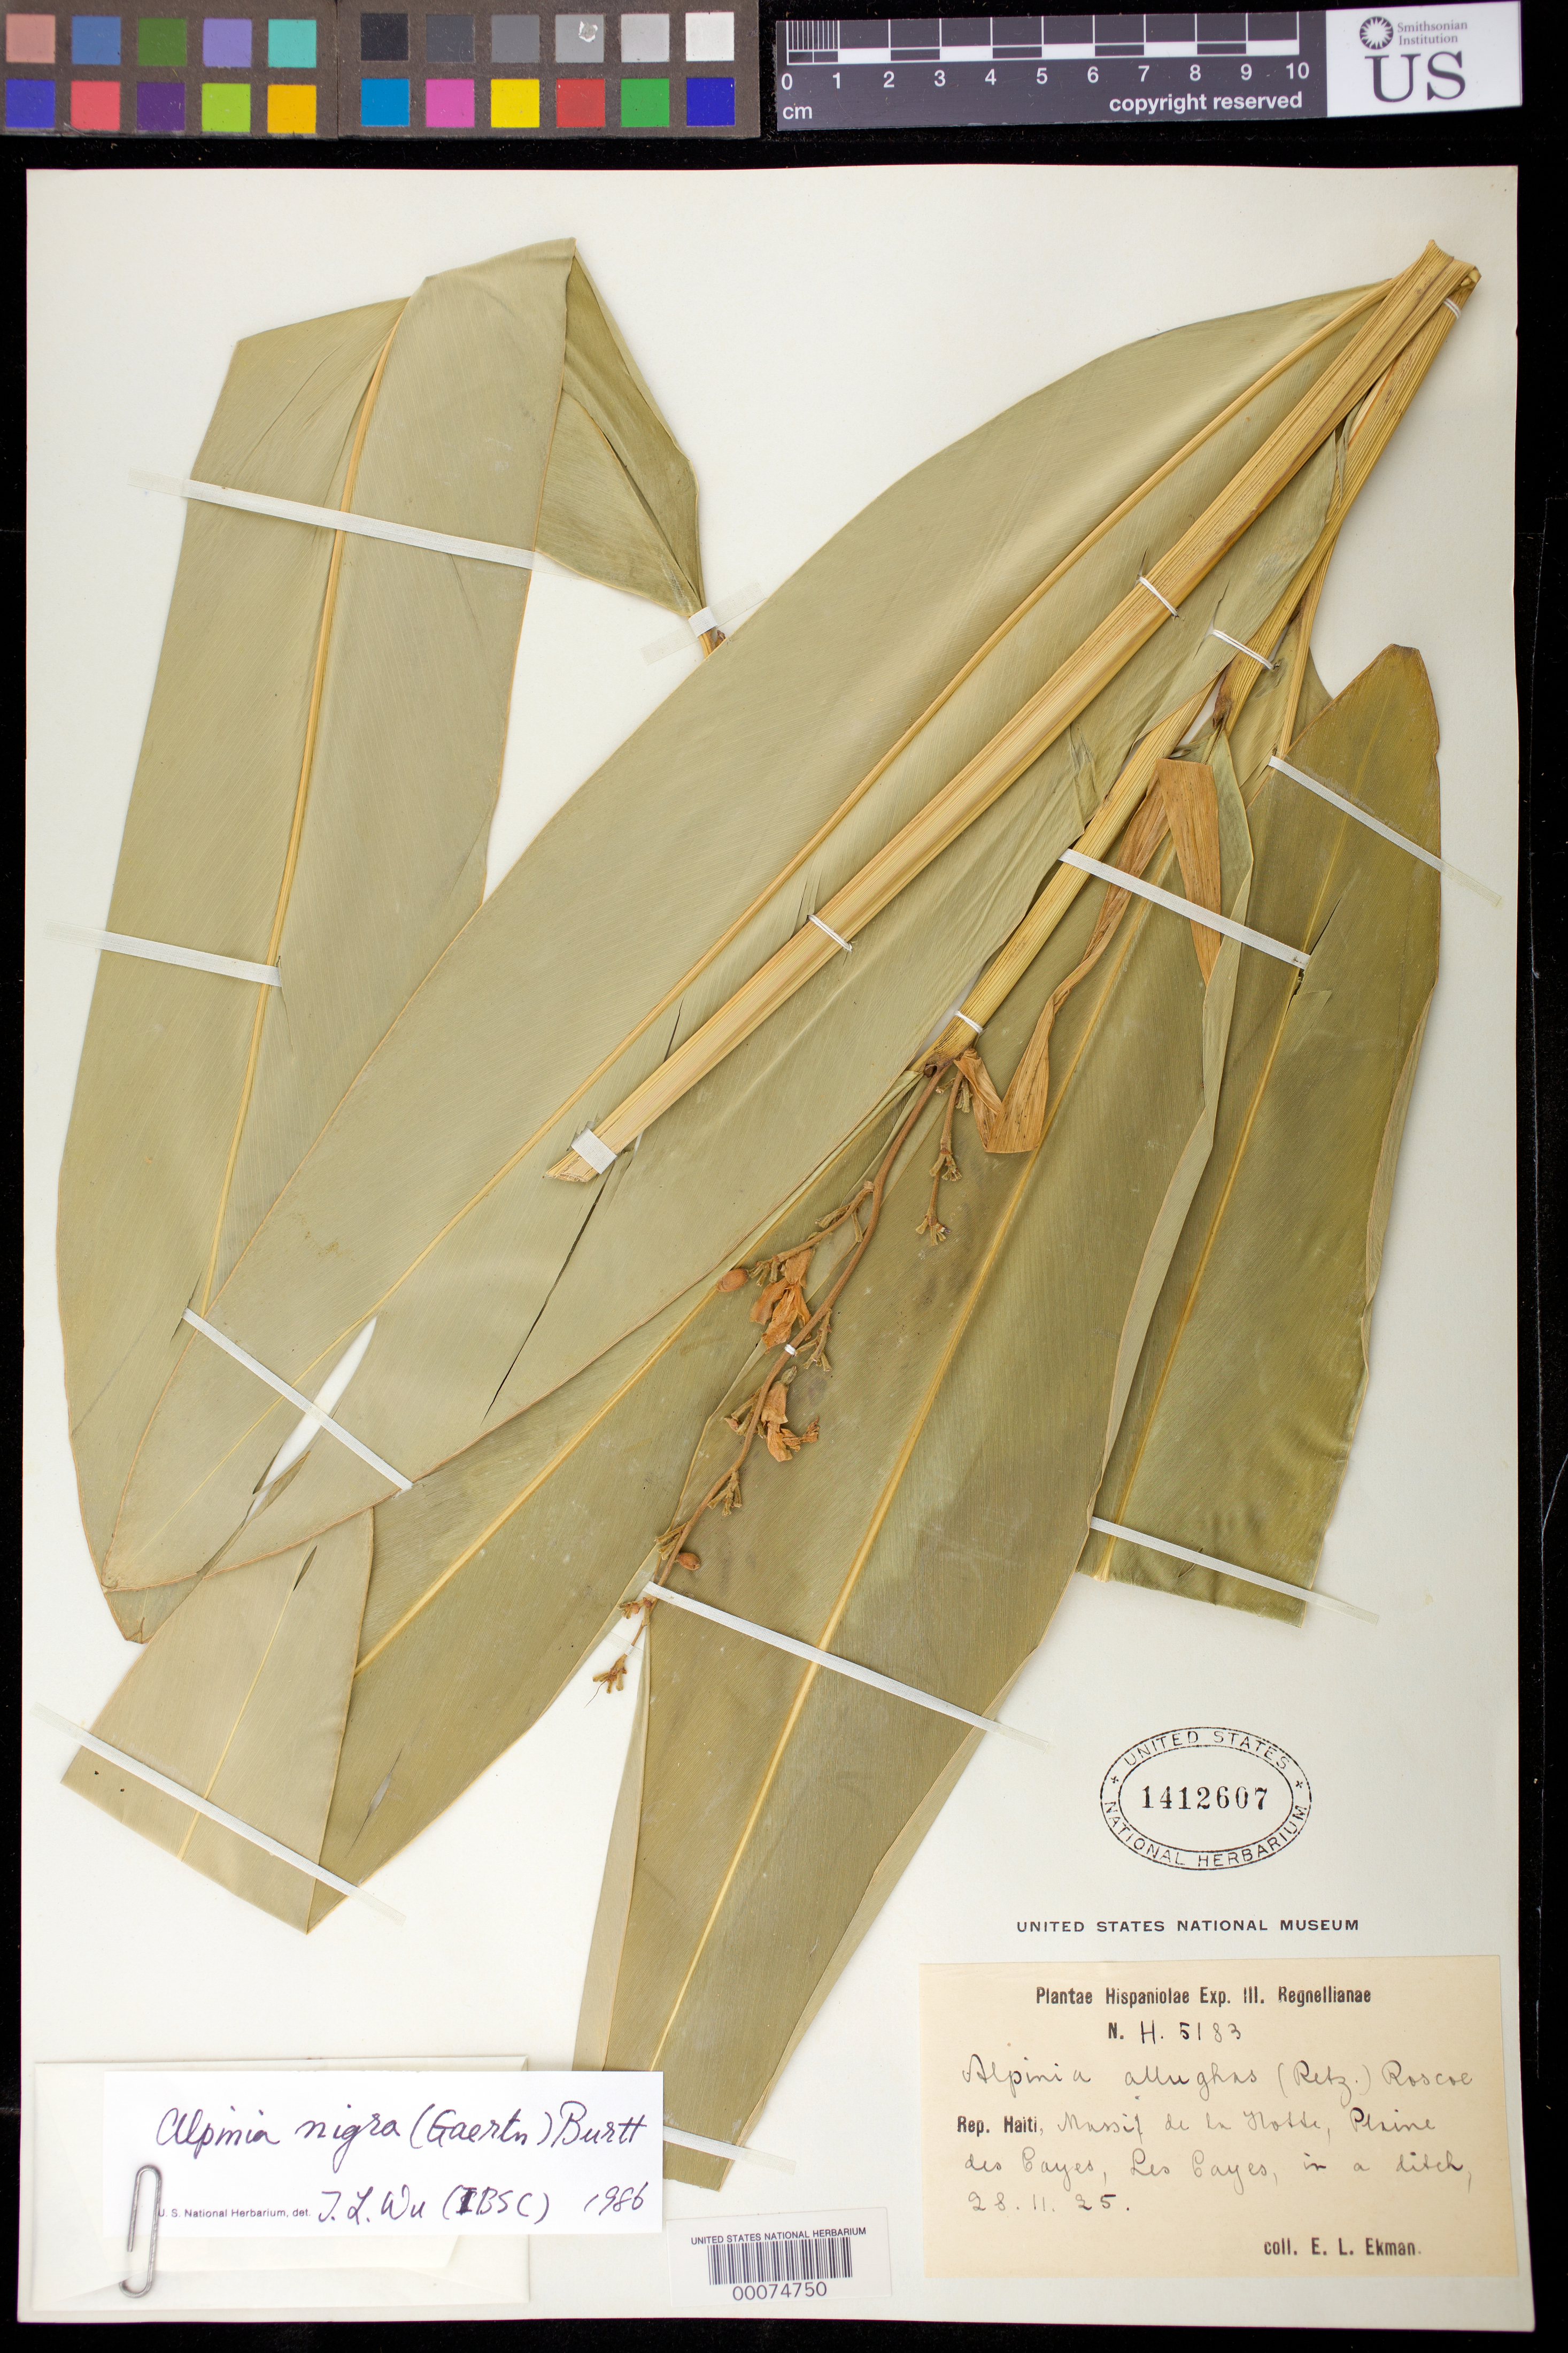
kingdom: Plantae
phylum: Tracheophyta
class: Liliopsida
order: Zingiberales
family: Zingiberaceae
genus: Alpinia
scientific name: Alpinia nigra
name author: (Gaertn.) B.L. Burtt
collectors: E. L. Ekman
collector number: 5183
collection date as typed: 28 Nov 1925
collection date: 1925-11-28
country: Dominican Republic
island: Hispaniola Island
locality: Massif de la notte, plaine des cayes, les cayes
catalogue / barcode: US 1412607